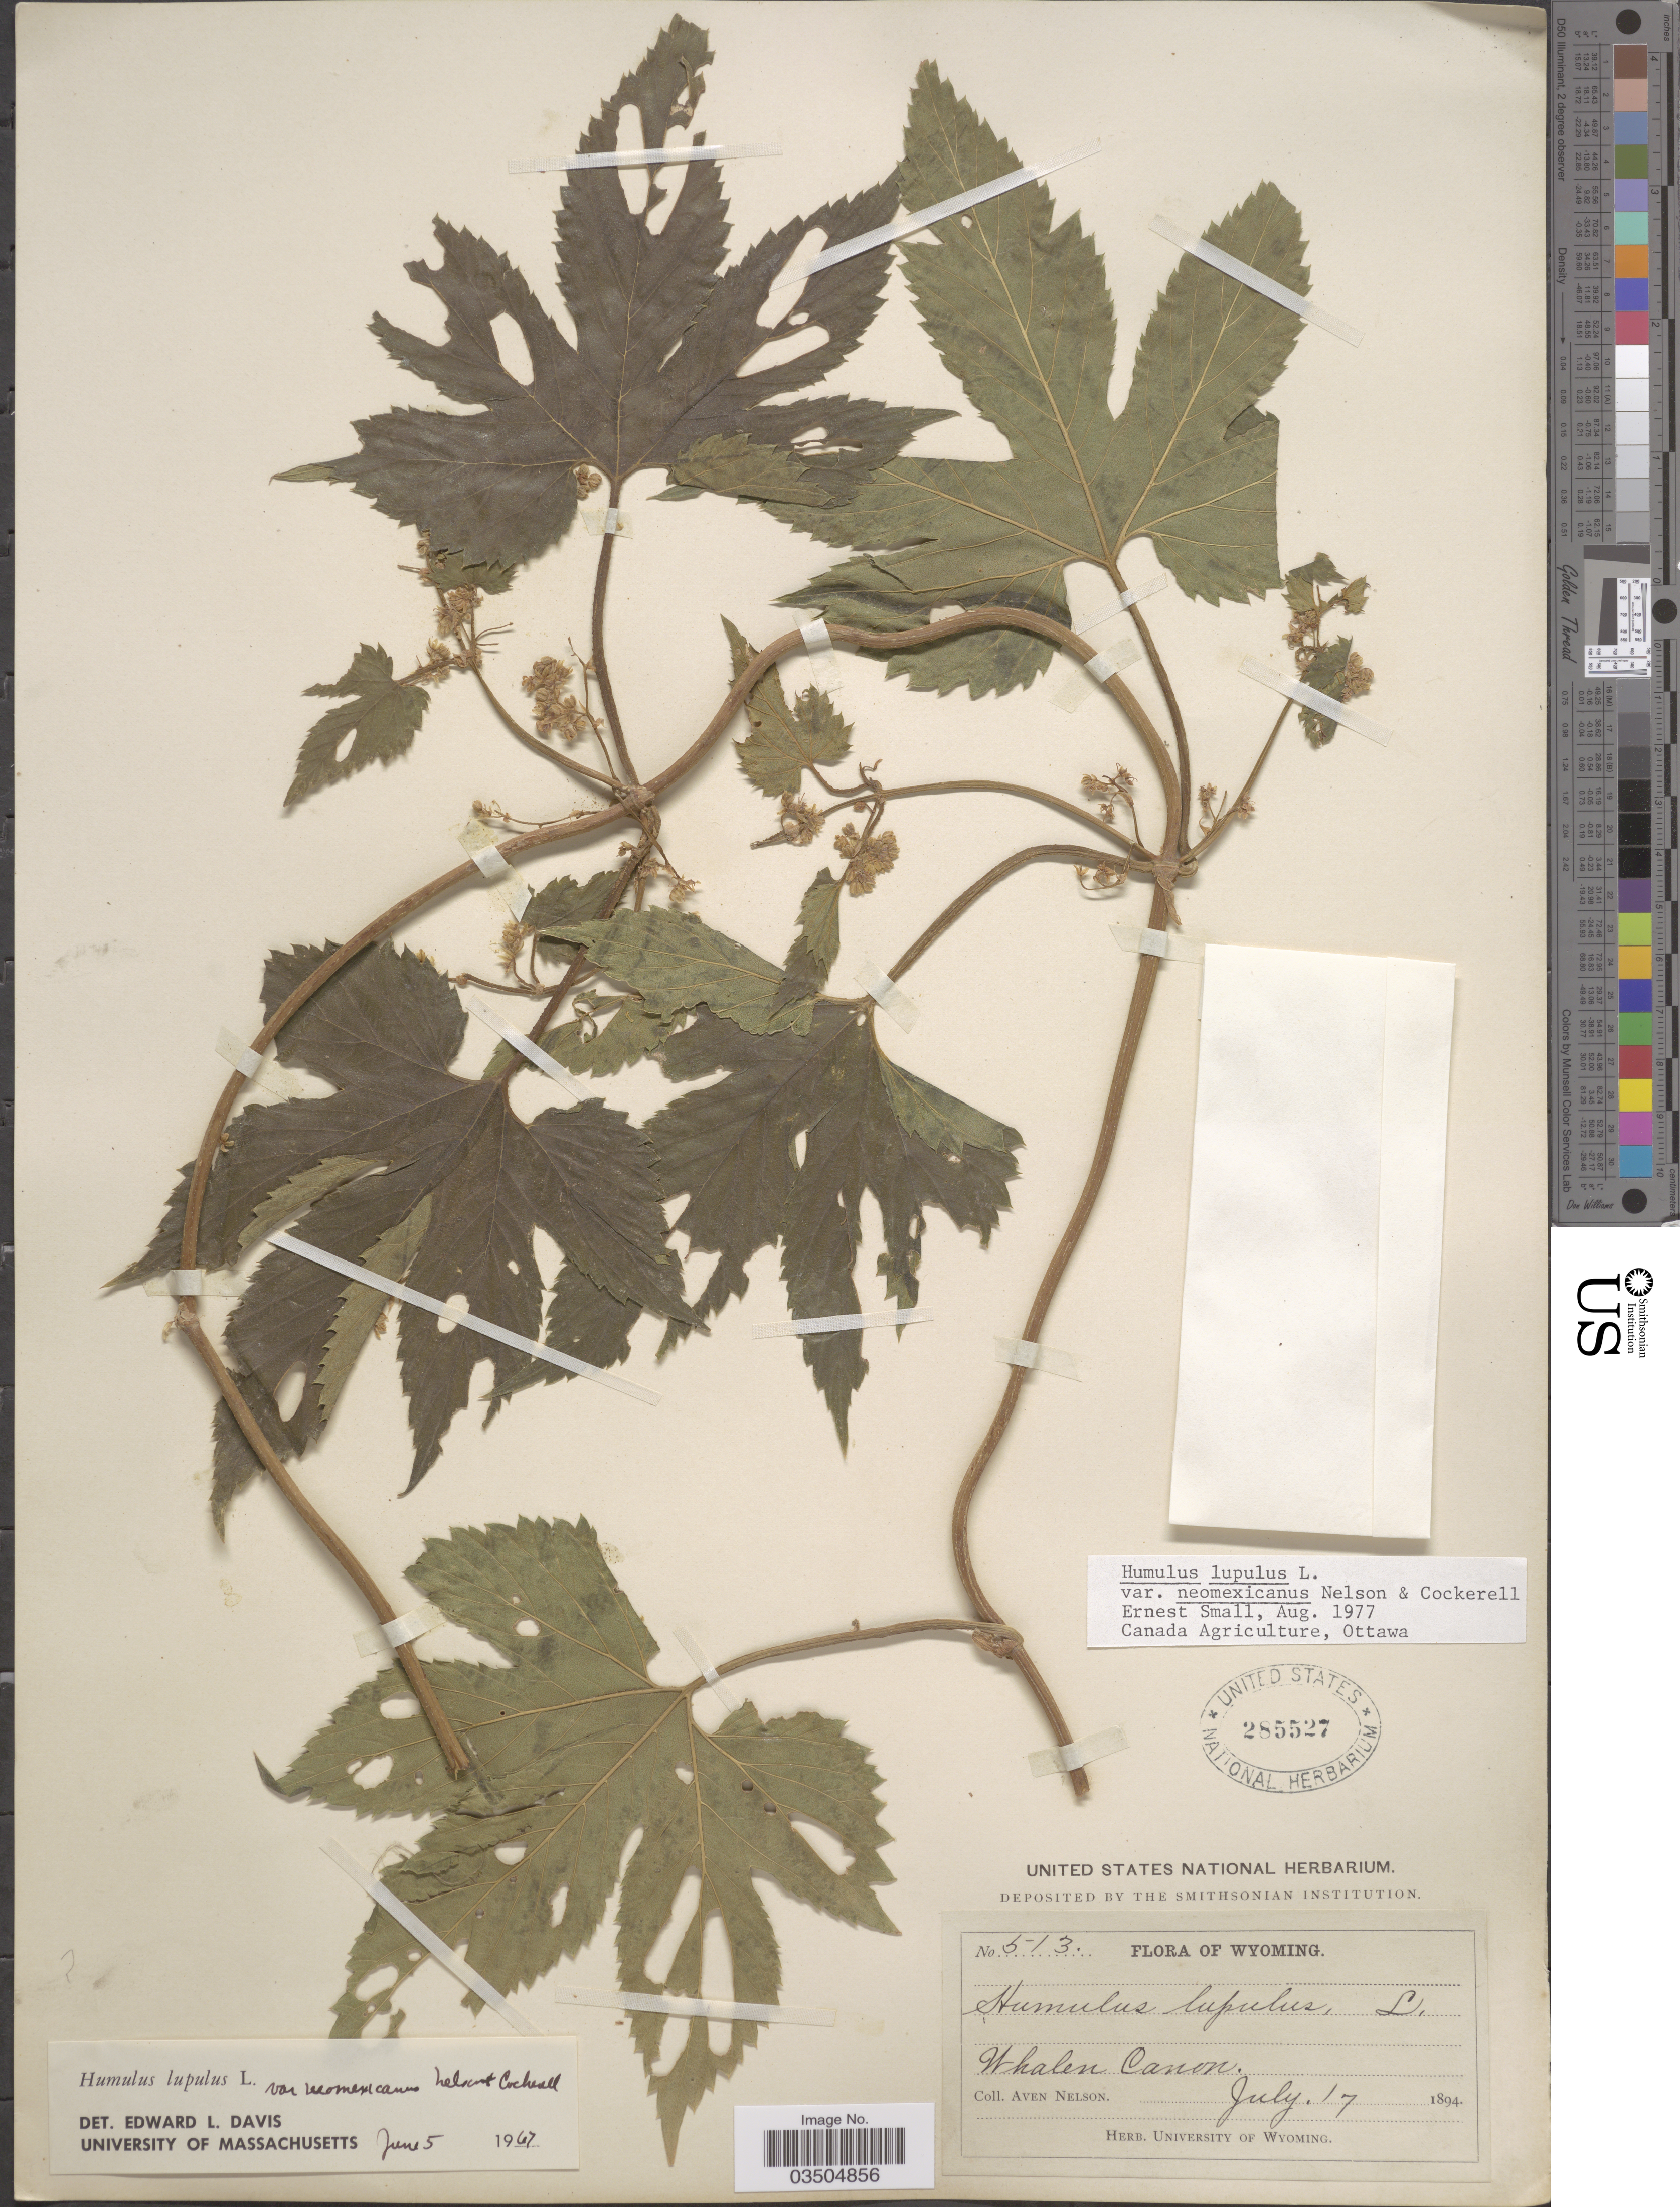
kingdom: Plantae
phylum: Tracheophyta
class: Magnoliopsida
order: Rosales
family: Cannabaceae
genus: Humulus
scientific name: Humulus neomexicanus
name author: (A. Nelson & Cockerell) Rydb.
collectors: A. Nelson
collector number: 513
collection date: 1894-07-17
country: United States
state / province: Wyoming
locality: Whalen Canon.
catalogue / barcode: US 285527